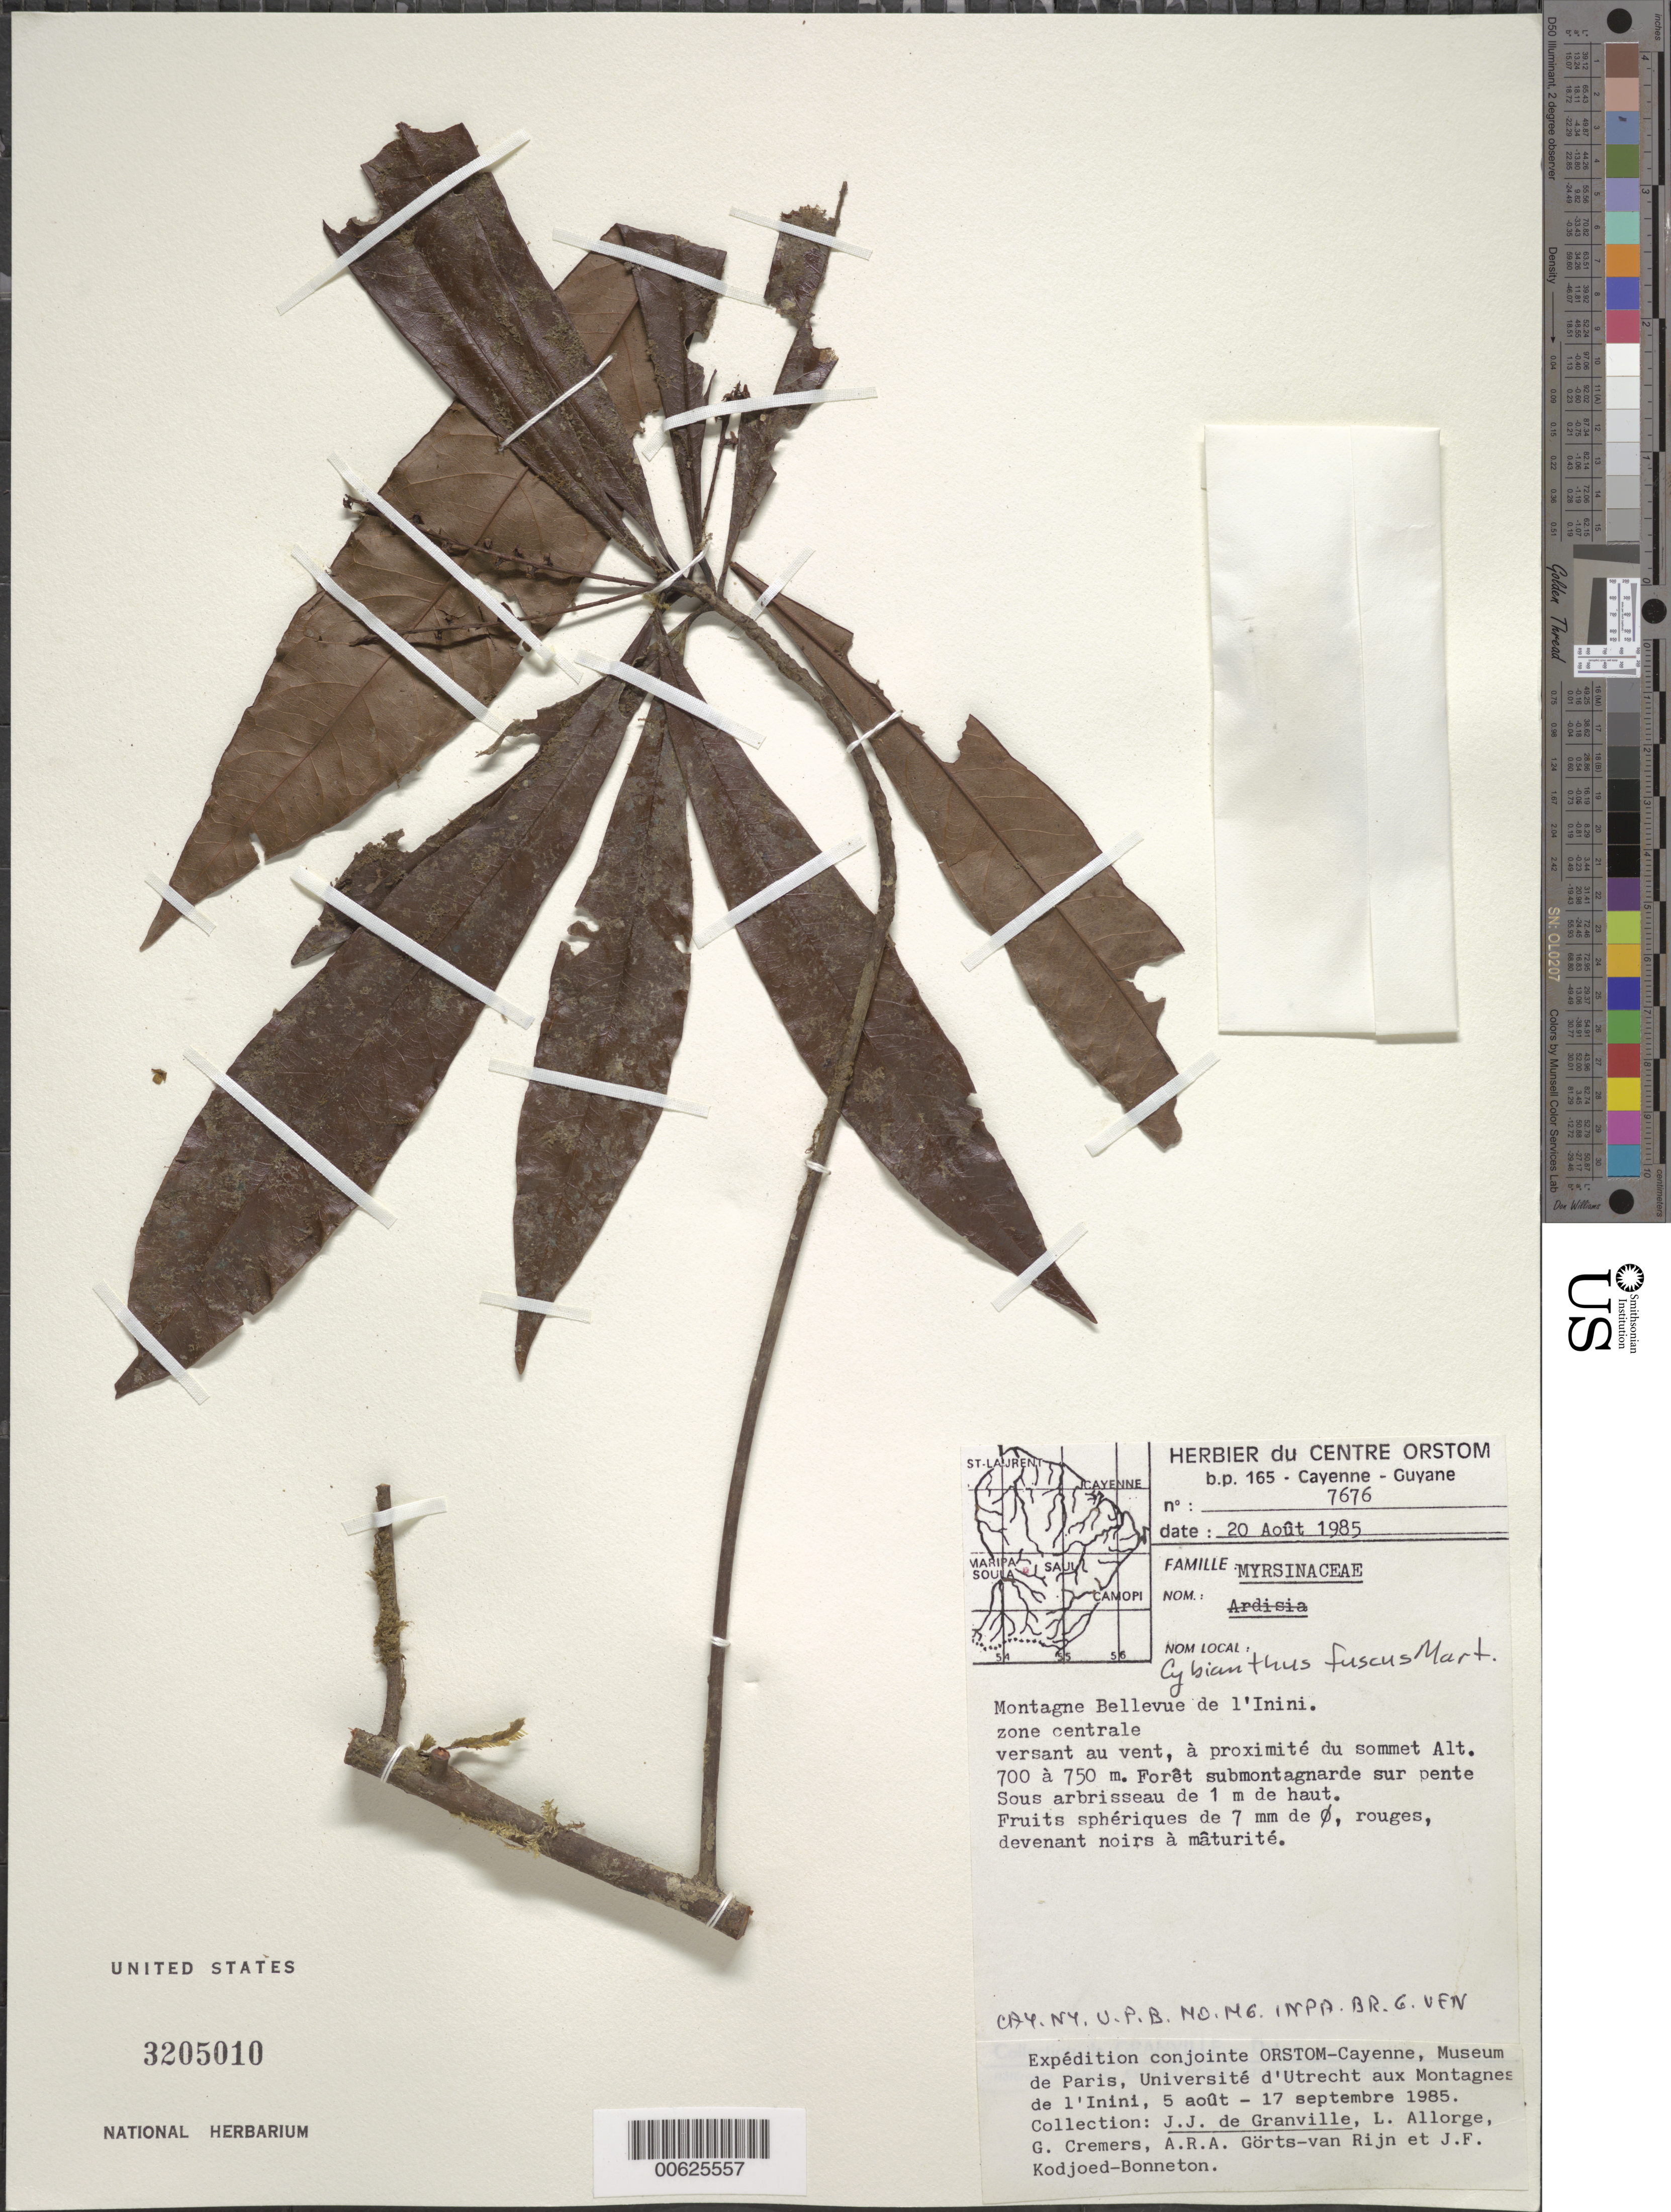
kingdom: Plantae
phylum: Tracheophyta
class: Magnoliopsida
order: Ericales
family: Primulaceae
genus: Cybianthus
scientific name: Cybianthus fuscus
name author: Mart.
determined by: Pipoly, J. J., III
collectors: J.-J. de Granville, L. Allorge, G. Cremers, A. .R. A. Görts-van Rijn & J. Kodjoed-Bonneton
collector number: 7676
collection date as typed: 20-Aug-85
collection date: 1985-08-20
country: French Guiana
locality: Montagnes Bellevue de l'Inini, zone centrale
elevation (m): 700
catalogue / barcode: US 3205010